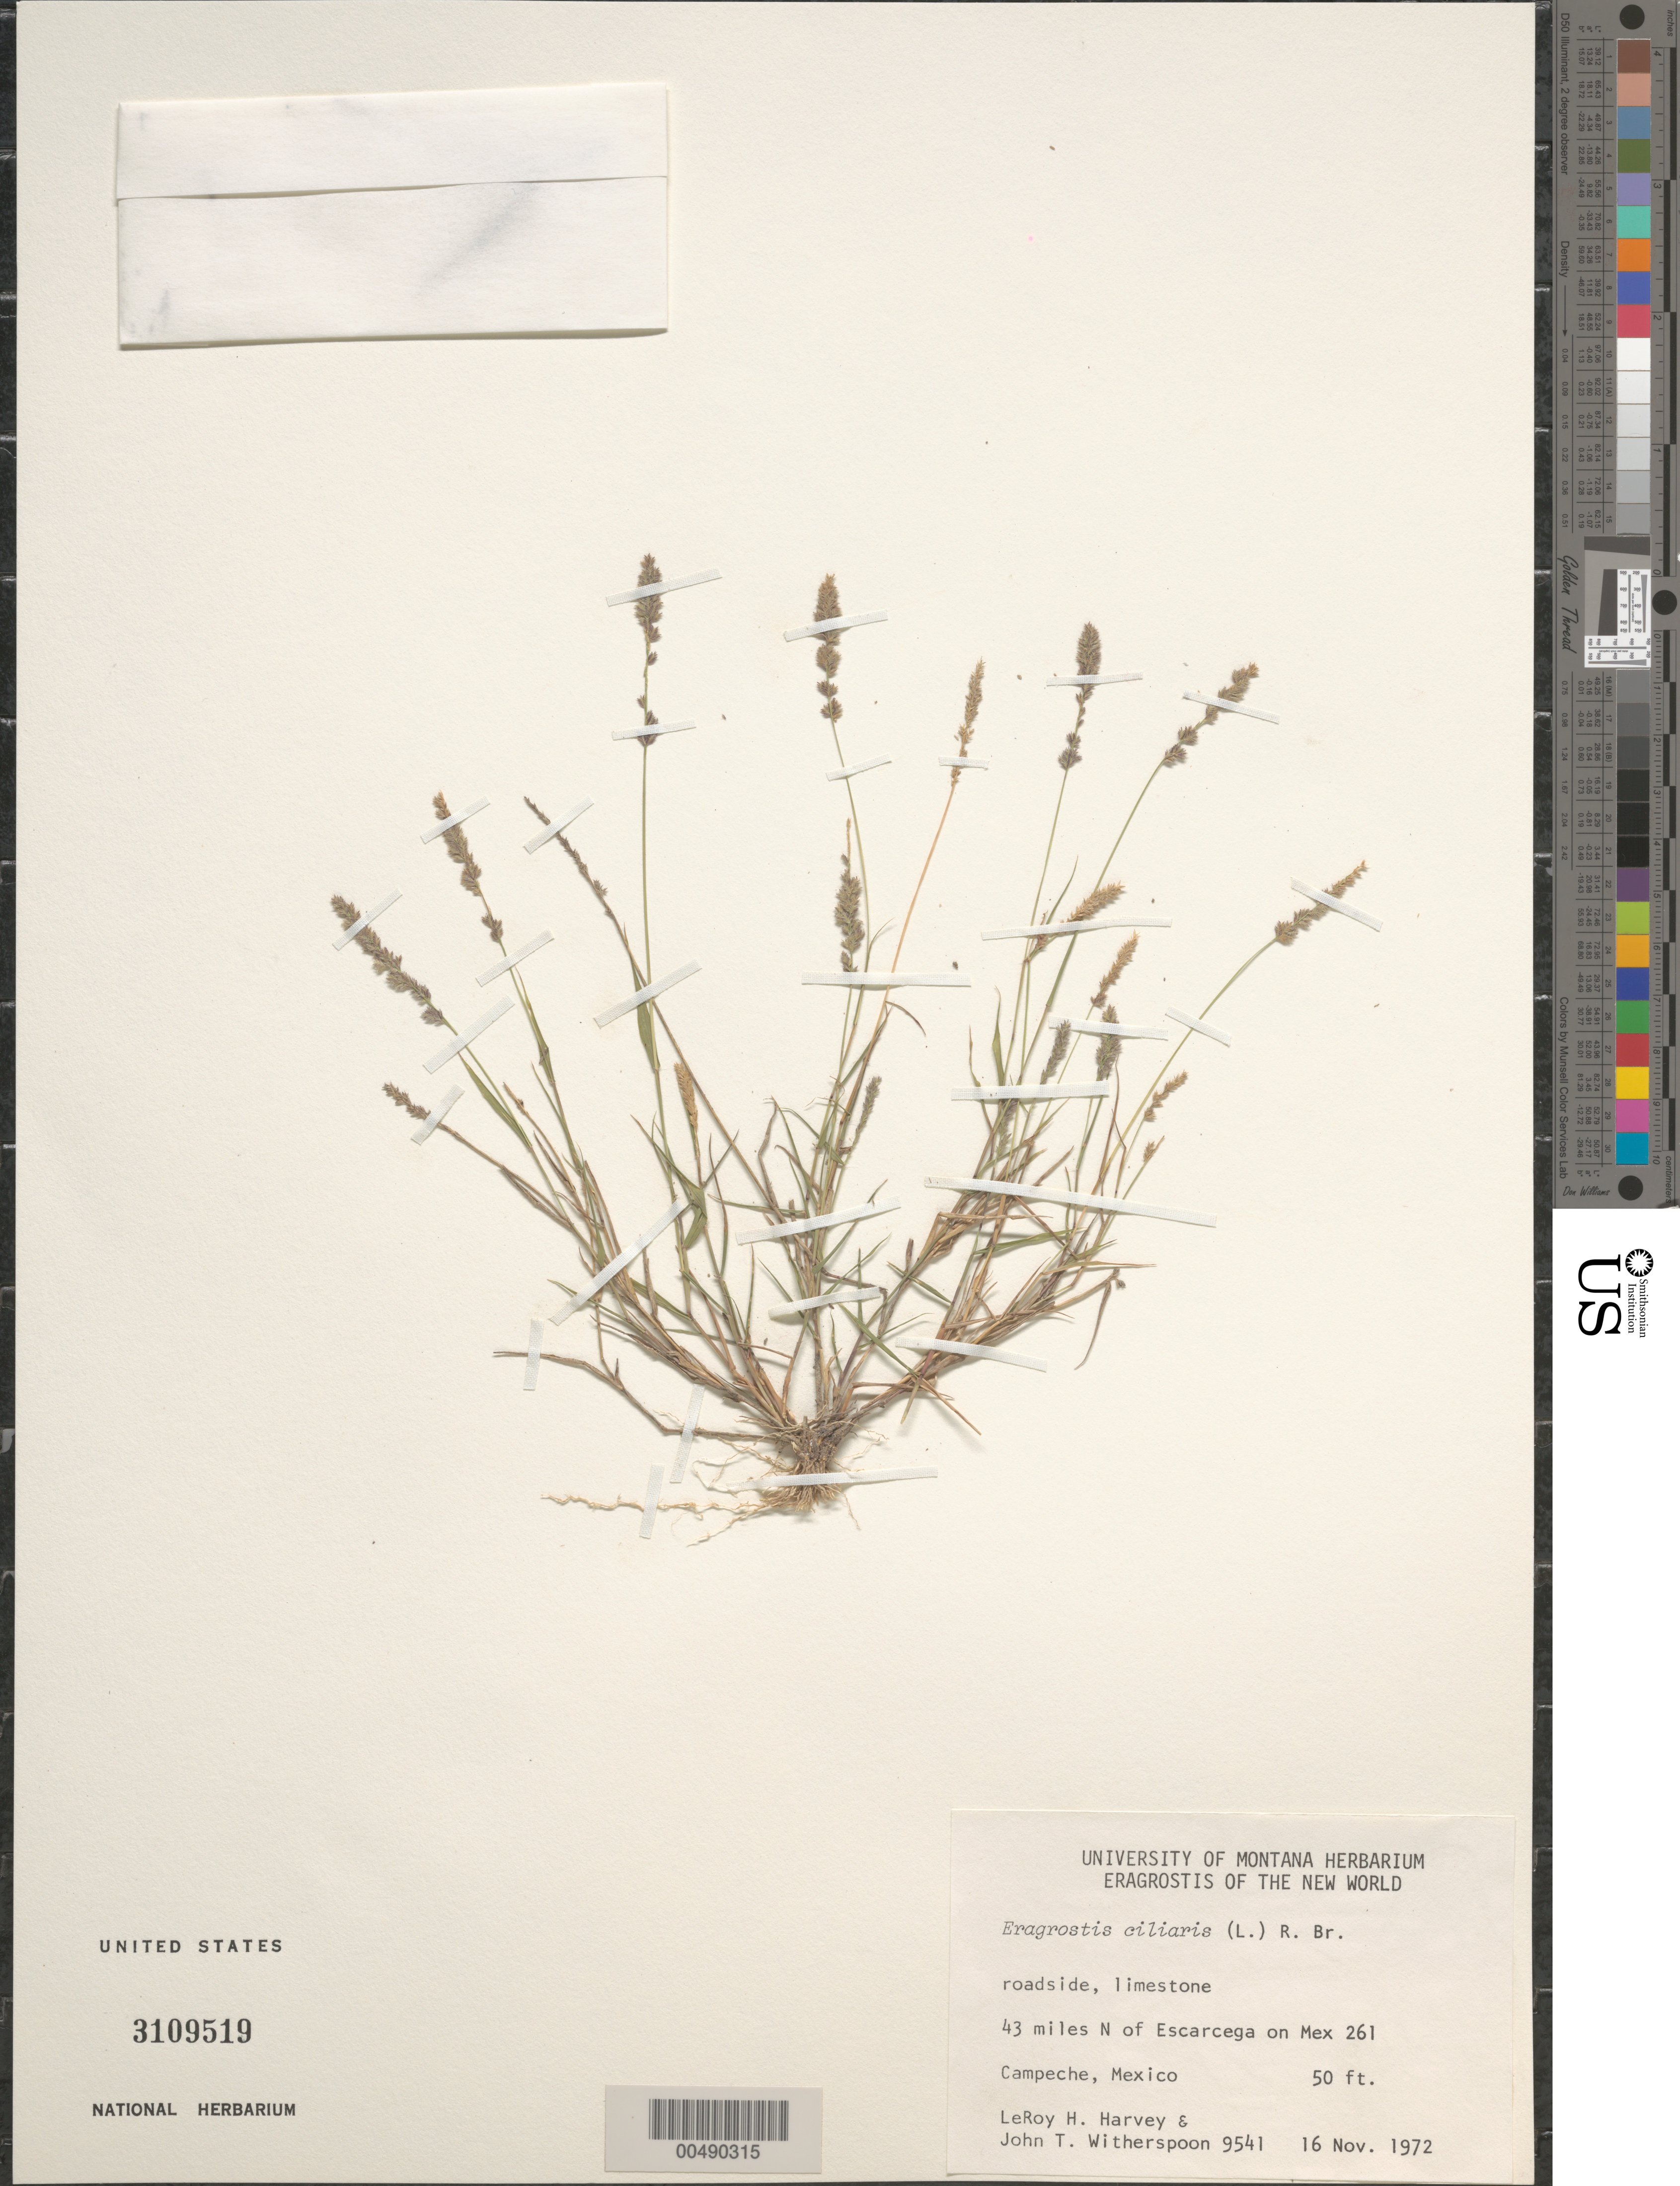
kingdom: Plantae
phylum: Tracheophyta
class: Liliopsida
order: Poales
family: Poaceae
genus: Eragrostis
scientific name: Eragrostis ciliaris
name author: (L.) R. Br.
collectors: L. H. Harvey & J. Witherspoon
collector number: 9541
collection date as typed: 16 Nov 1972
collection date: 1972-11-16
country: Mexico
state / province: Chiapas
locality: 43 mi N of Excarcega on Mex 261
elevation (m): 15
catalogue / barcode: US 3109519